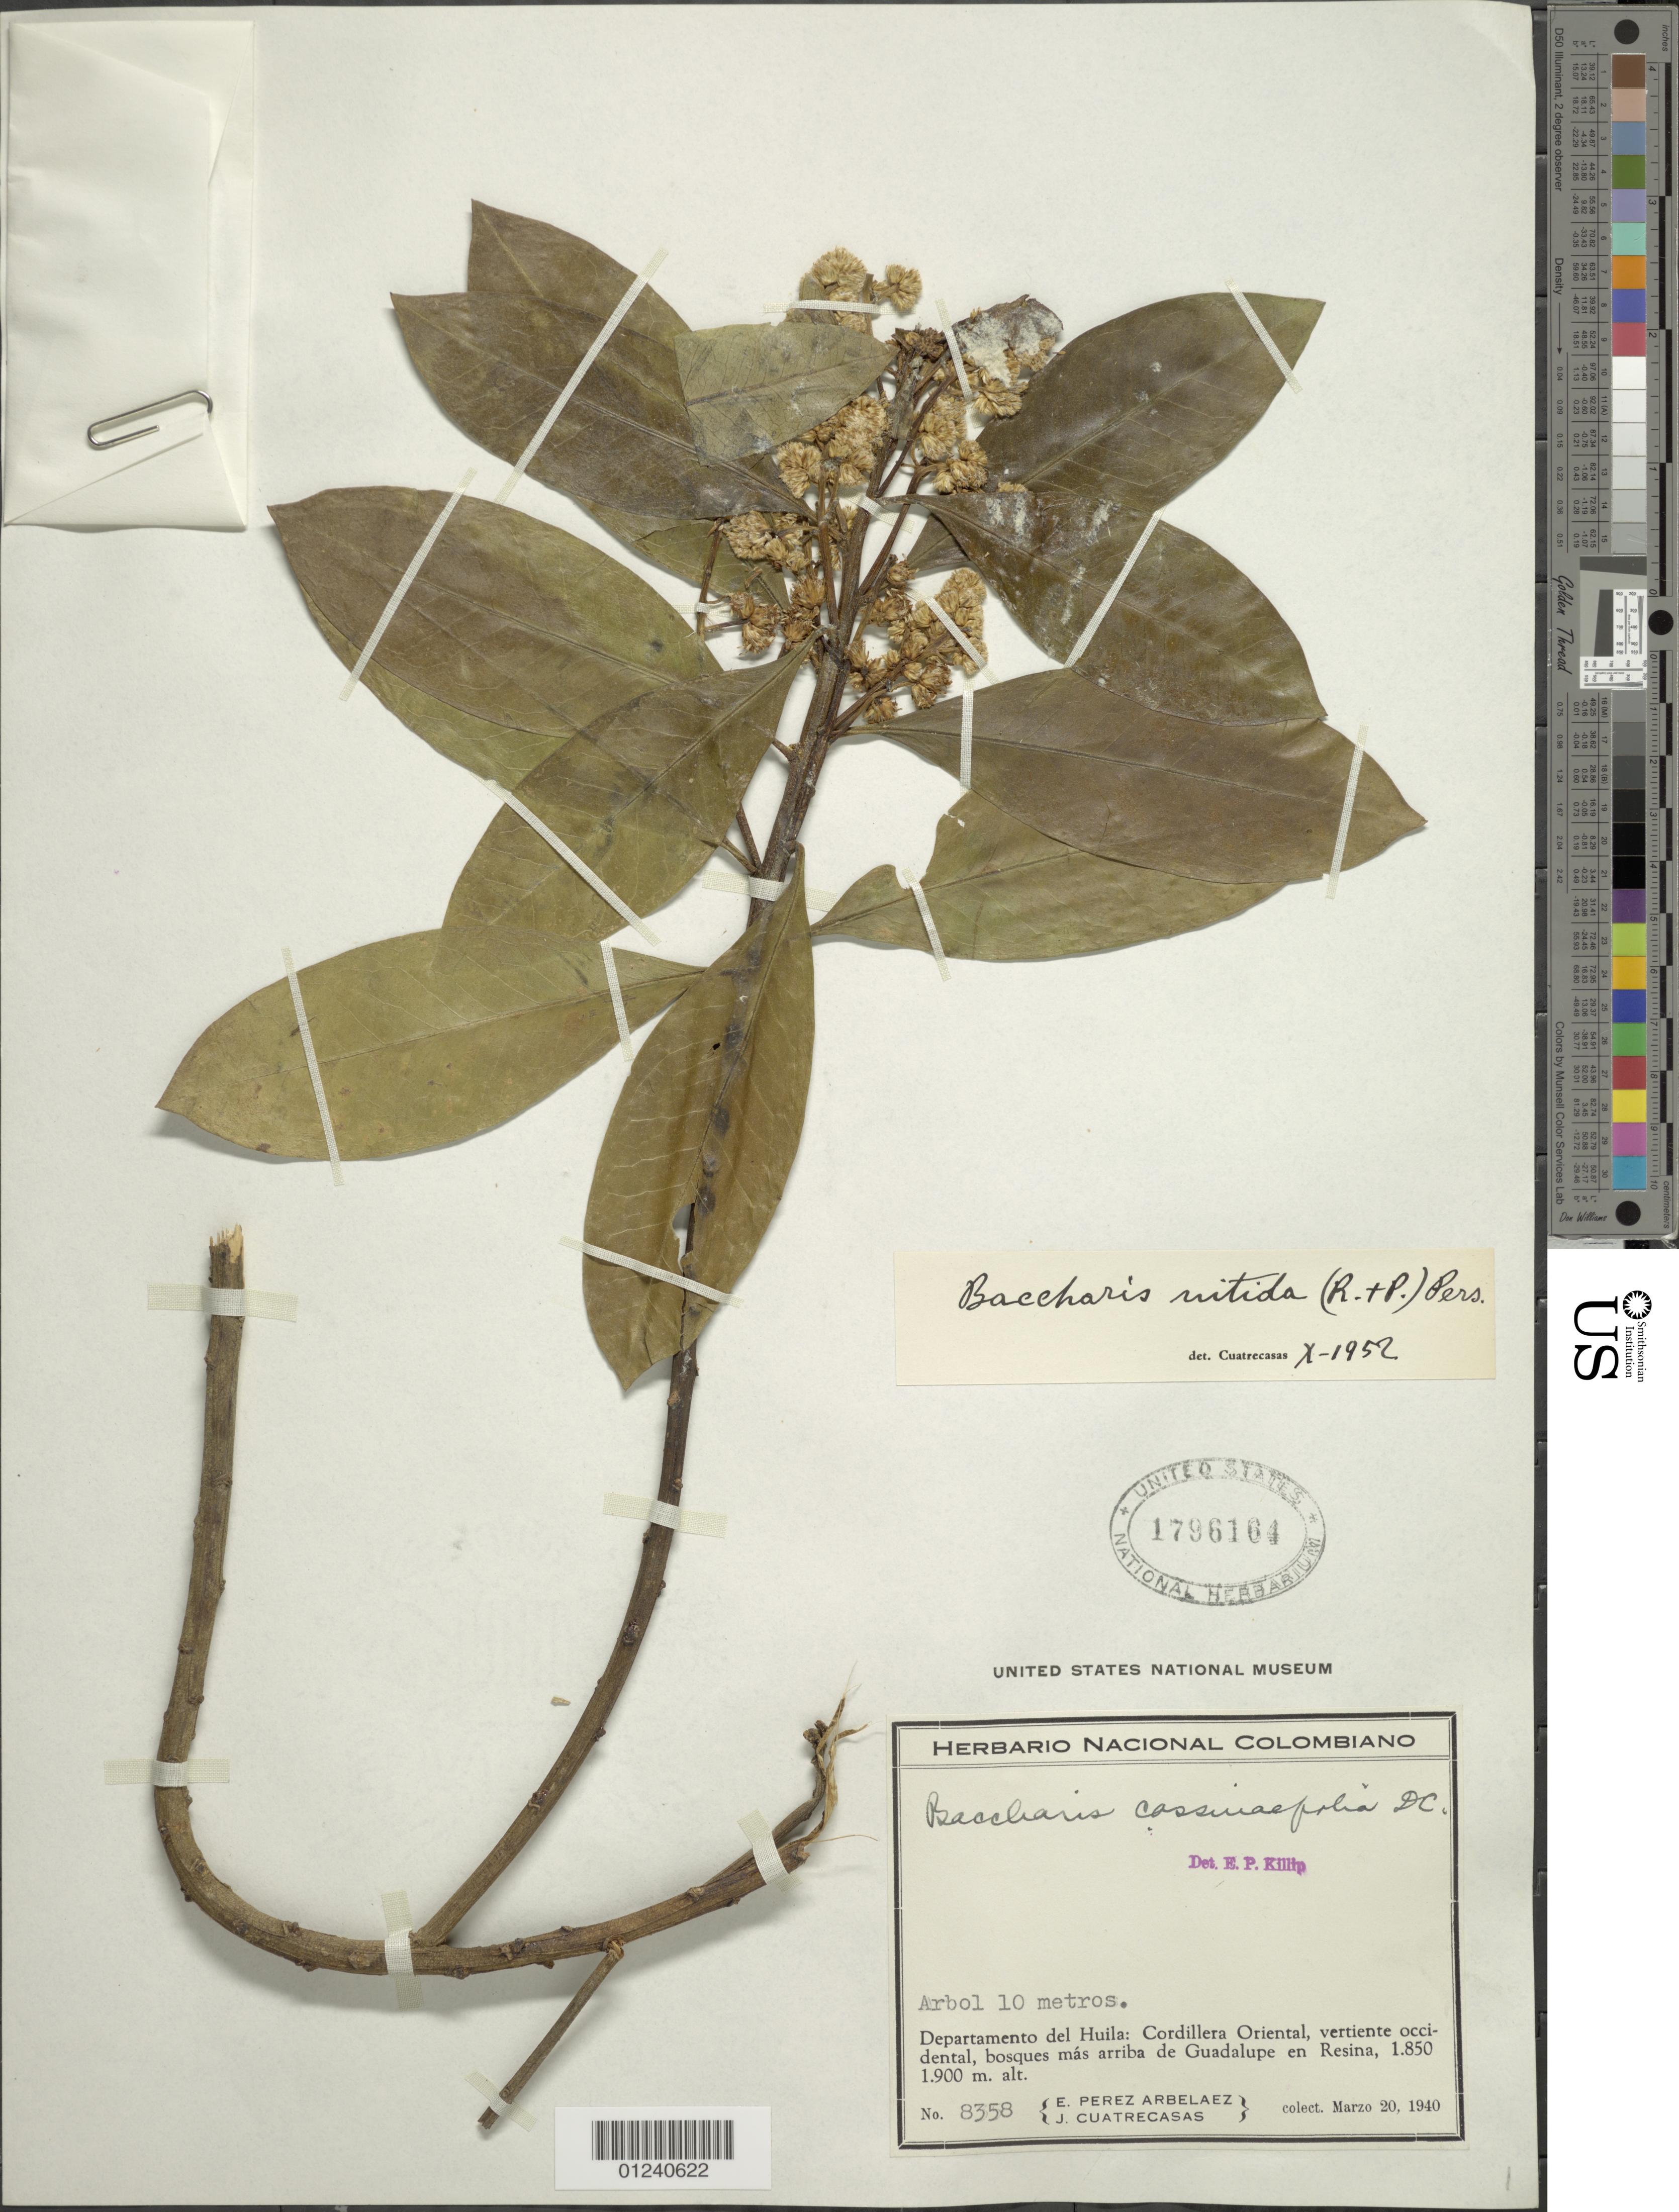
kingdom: Plantae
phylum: Tracheophyta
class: Magnoliopsida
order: Asterales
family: Asteraceae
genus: Baccharis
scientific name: Baccharis nitida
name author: (Ruiz & Pav.) Pers.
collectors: E. Pérez Arbeláez & J. Cuatrecasas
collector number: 8358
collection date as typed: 20 Mar 1940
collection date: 1940-03-20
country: Colombia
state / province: Huila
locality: Cordillera Oriental, Vertiente Occidental, Bosques Mas Arriba de Guadalupe en Resina.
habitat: bosques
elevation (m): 1850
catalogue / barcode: US 1796164